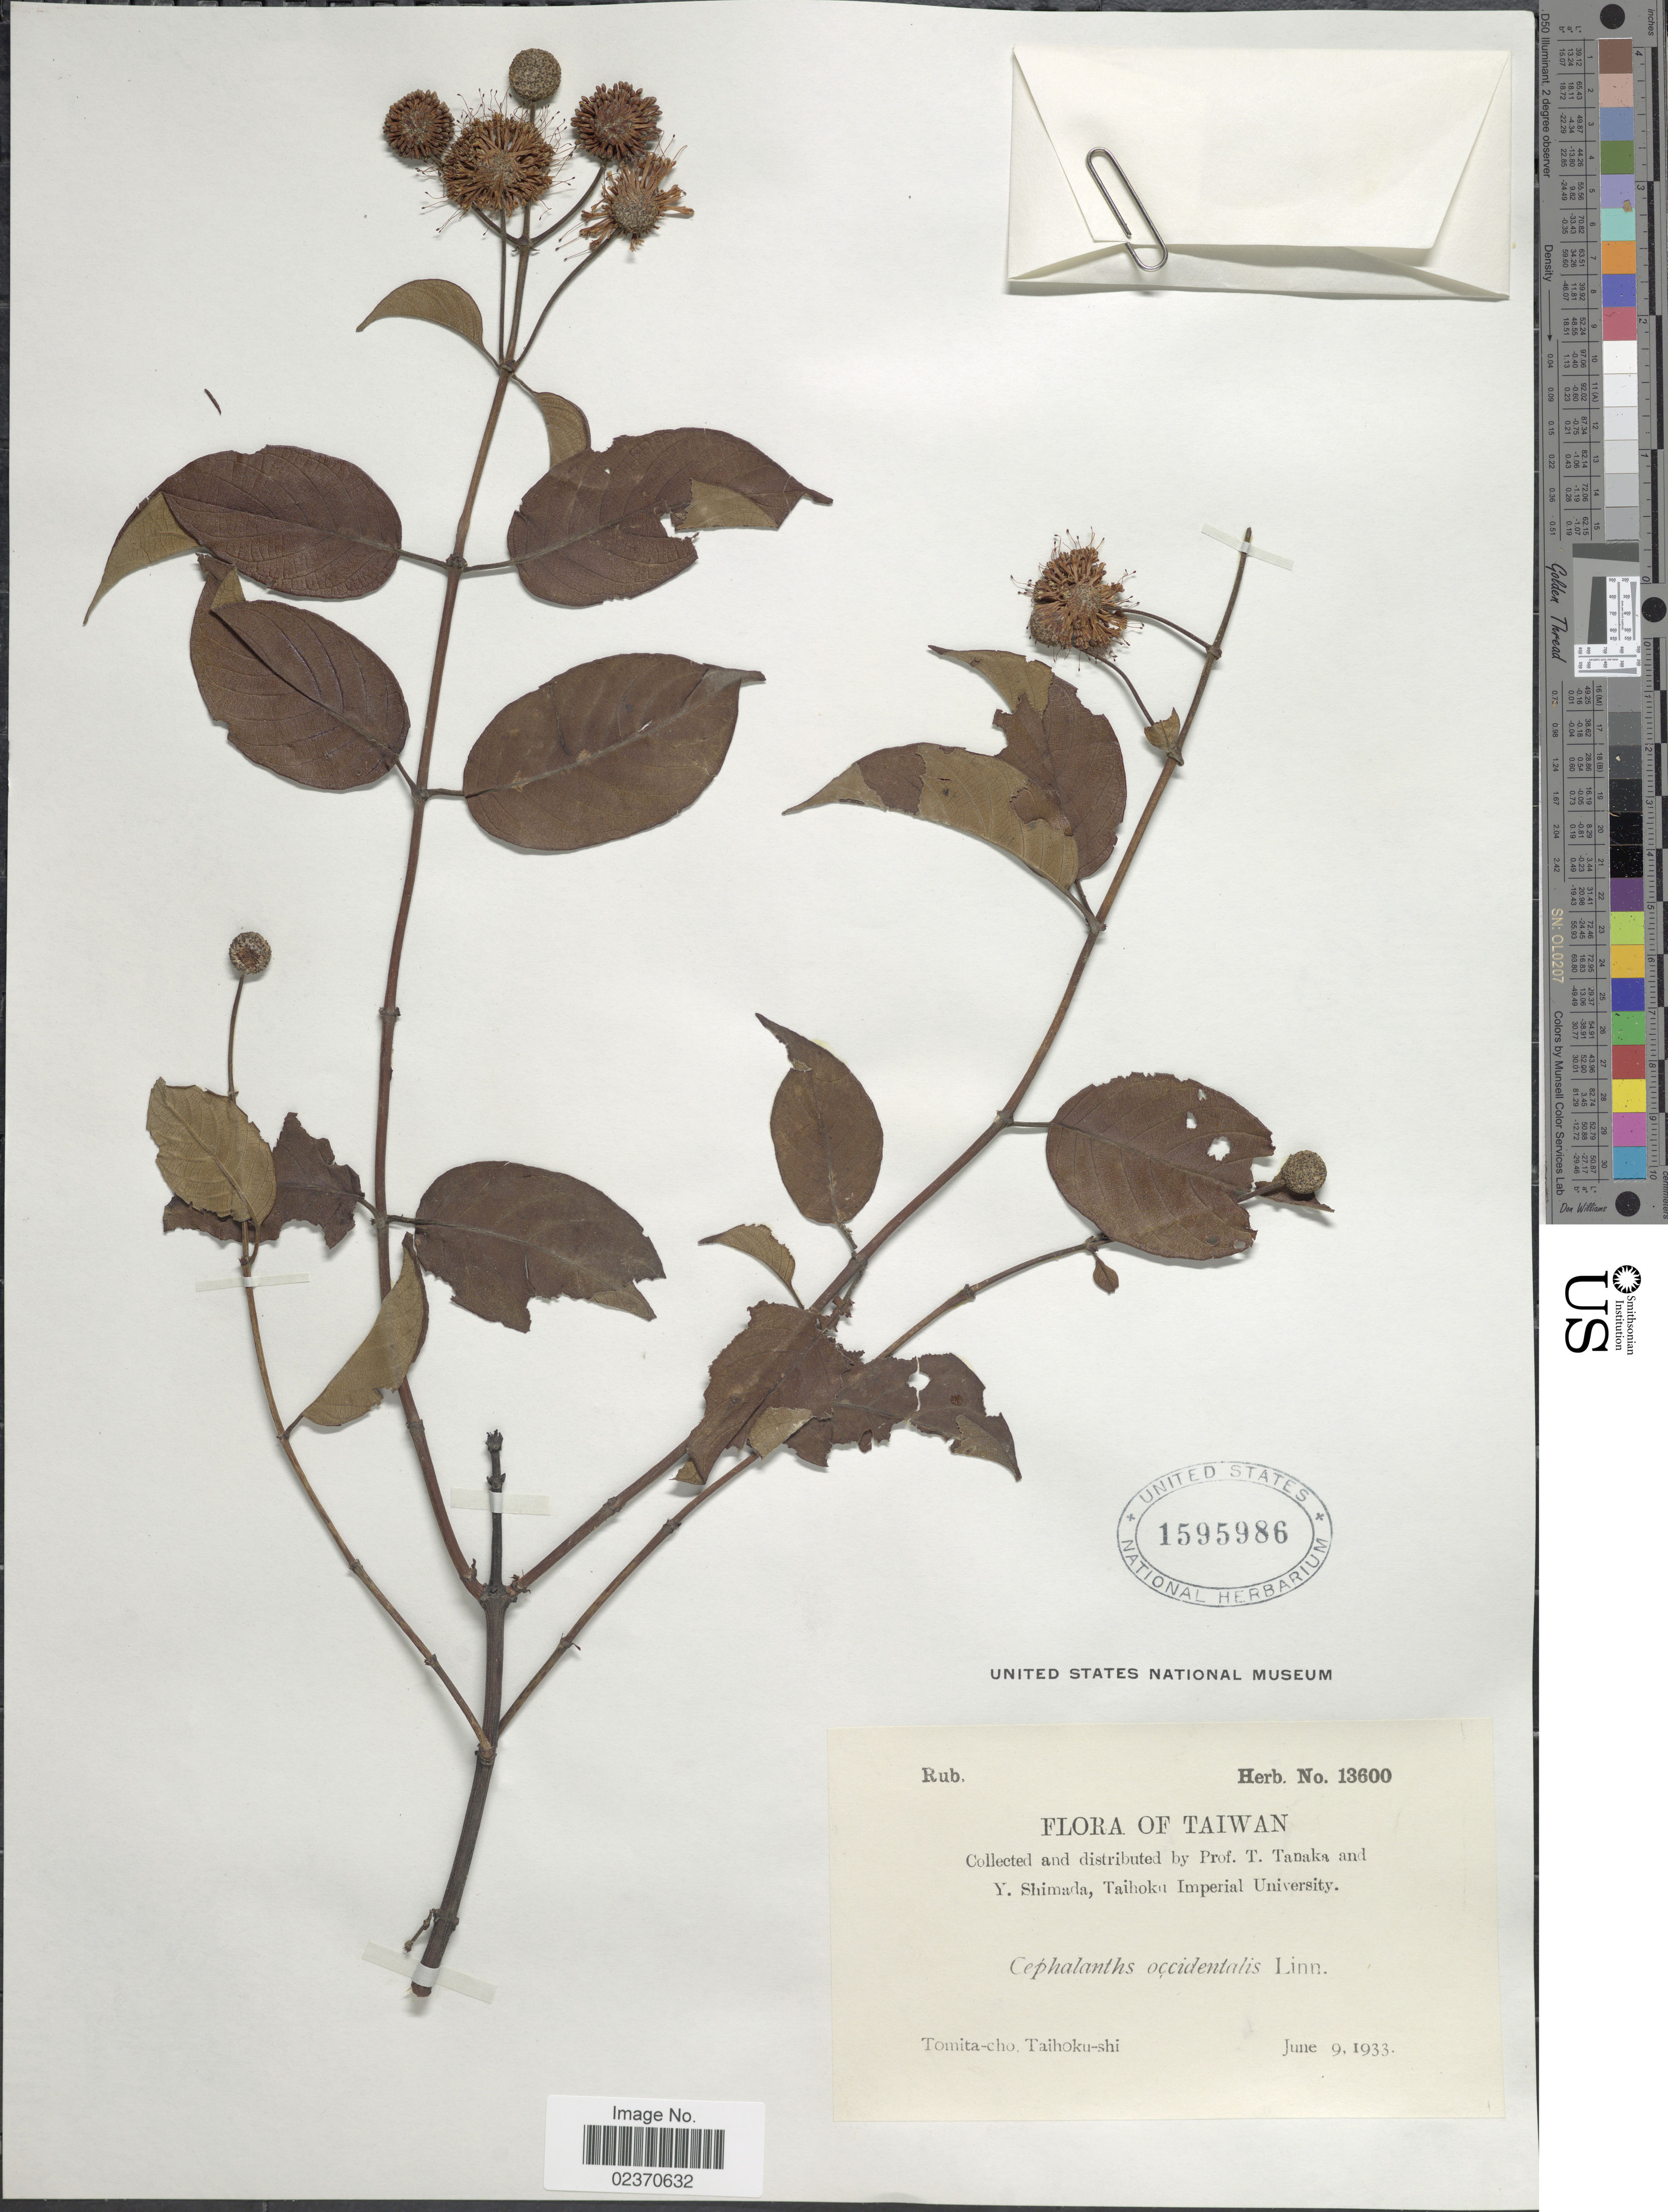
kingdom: Plantae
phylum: Tracheophyta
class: Magnoliopsida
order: Gentianales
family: Rubiaceae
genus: Cephalanthus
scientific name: Cephalanthus occidentalis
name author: L.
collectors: T. Tanaka & Y. Shimada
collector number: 13600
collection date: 1933-06-09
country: Taiwan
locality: Tomita-cho, Taihoku-shi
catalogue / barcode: US 1595986